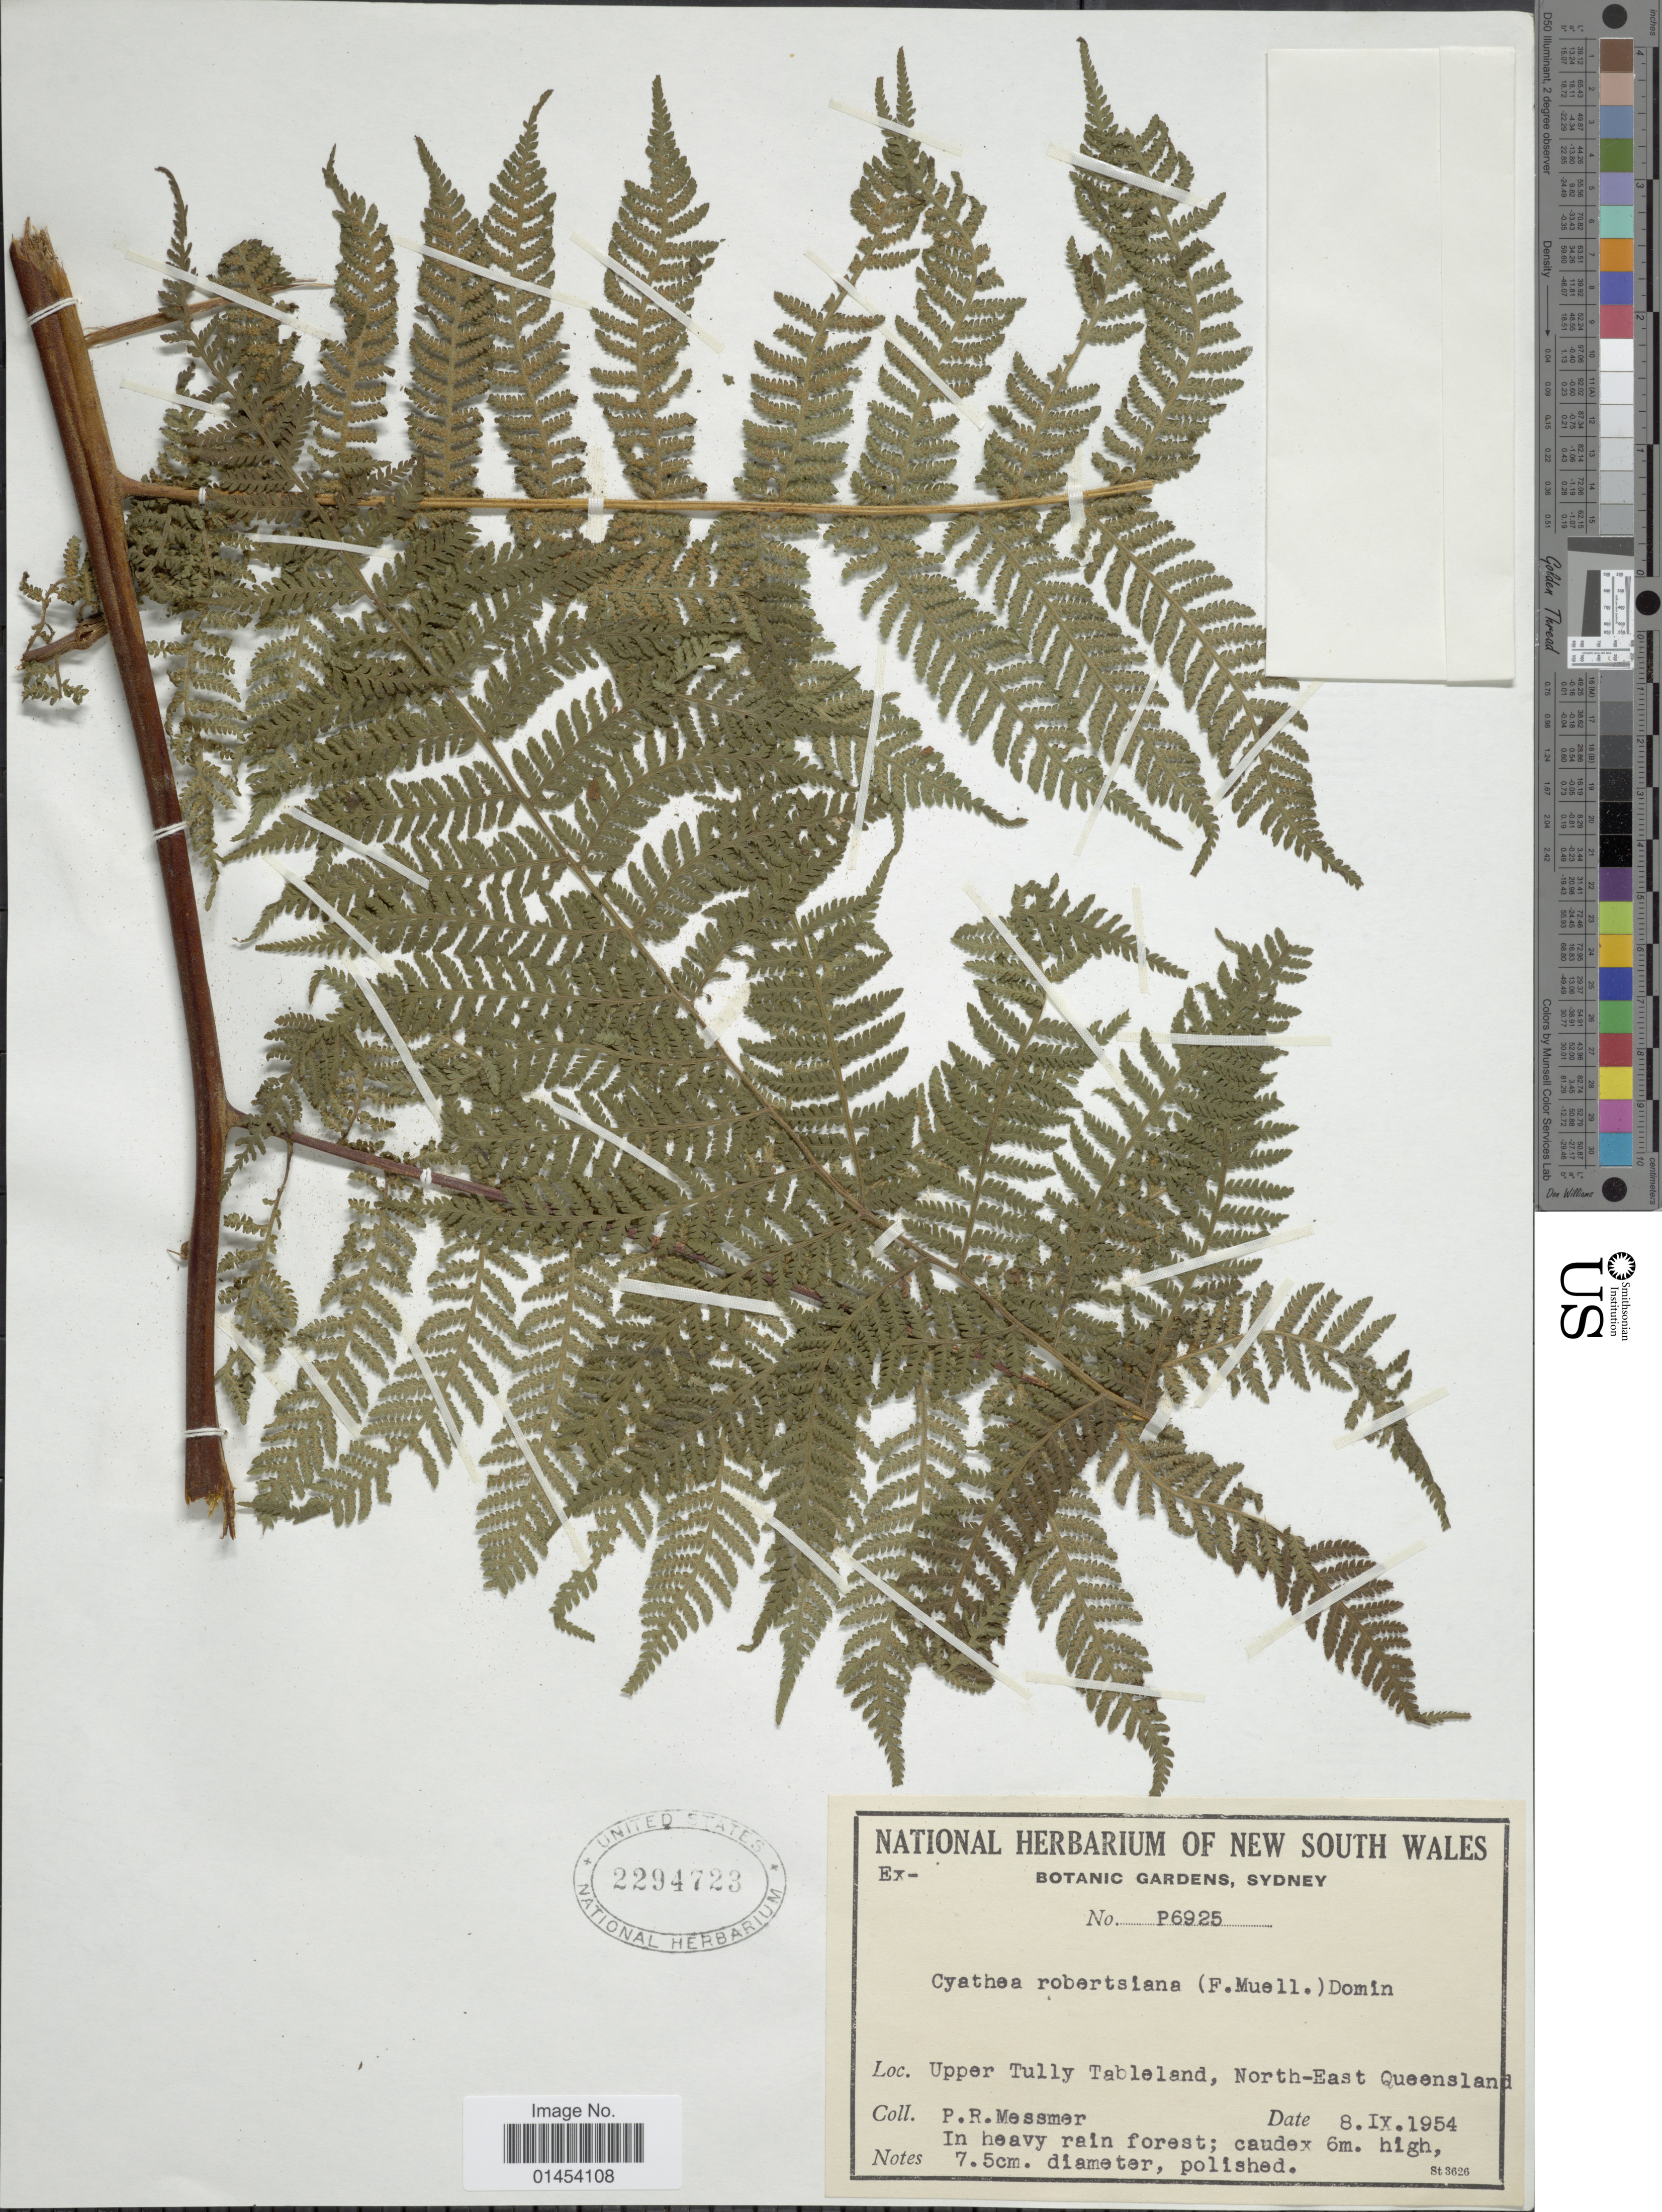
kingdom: Plantae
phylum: Tracheophyta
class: Polypodiopsida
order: Cyatheales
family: Cyatheaceae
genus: Cyathea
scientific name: Cyathea robertsiana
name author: (F. Muell.) Domin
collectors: P. Messmer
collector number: P6925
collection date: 1954-09-08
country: Australia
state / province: Queensland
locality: Upper Tully Tableland, North-east Queensland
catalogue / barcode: US 2294723